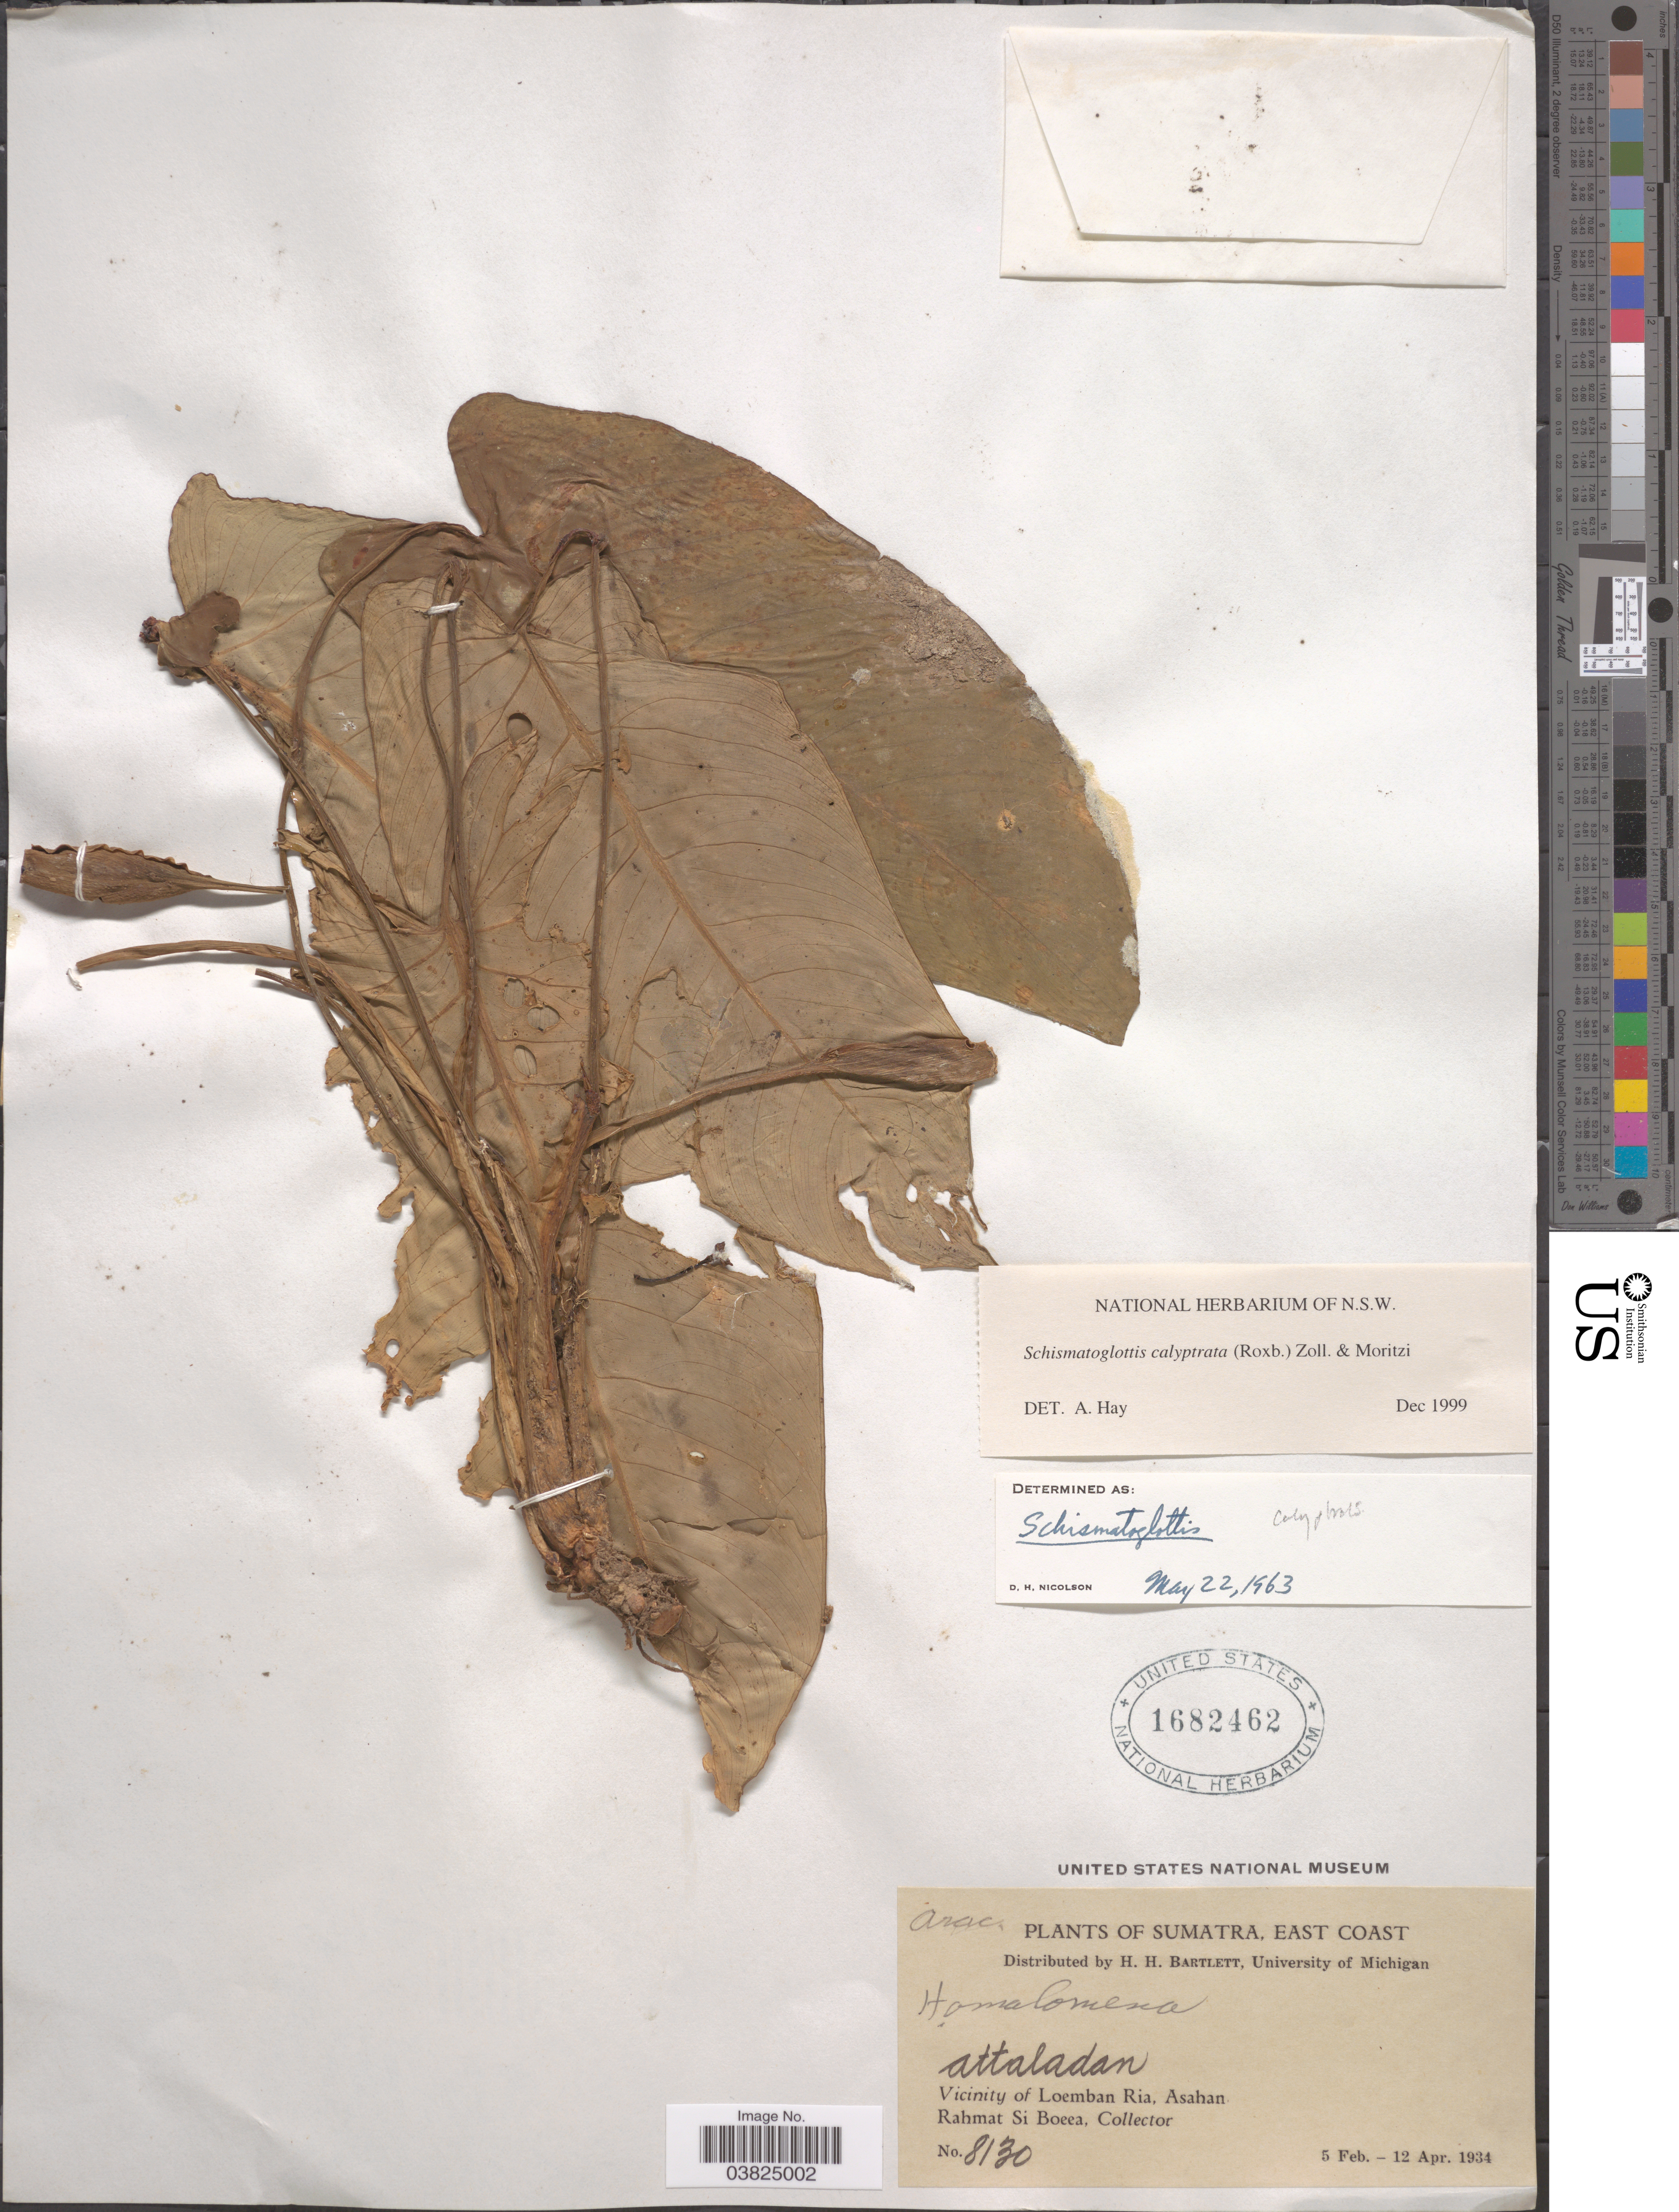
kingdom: Plantae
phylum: Tracheophyta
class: Liliopsida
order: Alismatales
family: Araceae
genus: Schismatoglottis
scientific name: Schismatoglottis calyptrata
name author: Zoll. & Moritzi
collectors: Rahmat Si Boeea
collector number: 8130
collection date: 1934-02-05/1934-04-12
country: Indonesia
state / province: Sumatra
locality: East Coast. Attaladan. Vicinity of Loemban Ria, Asahan.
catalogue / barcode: US 1682462